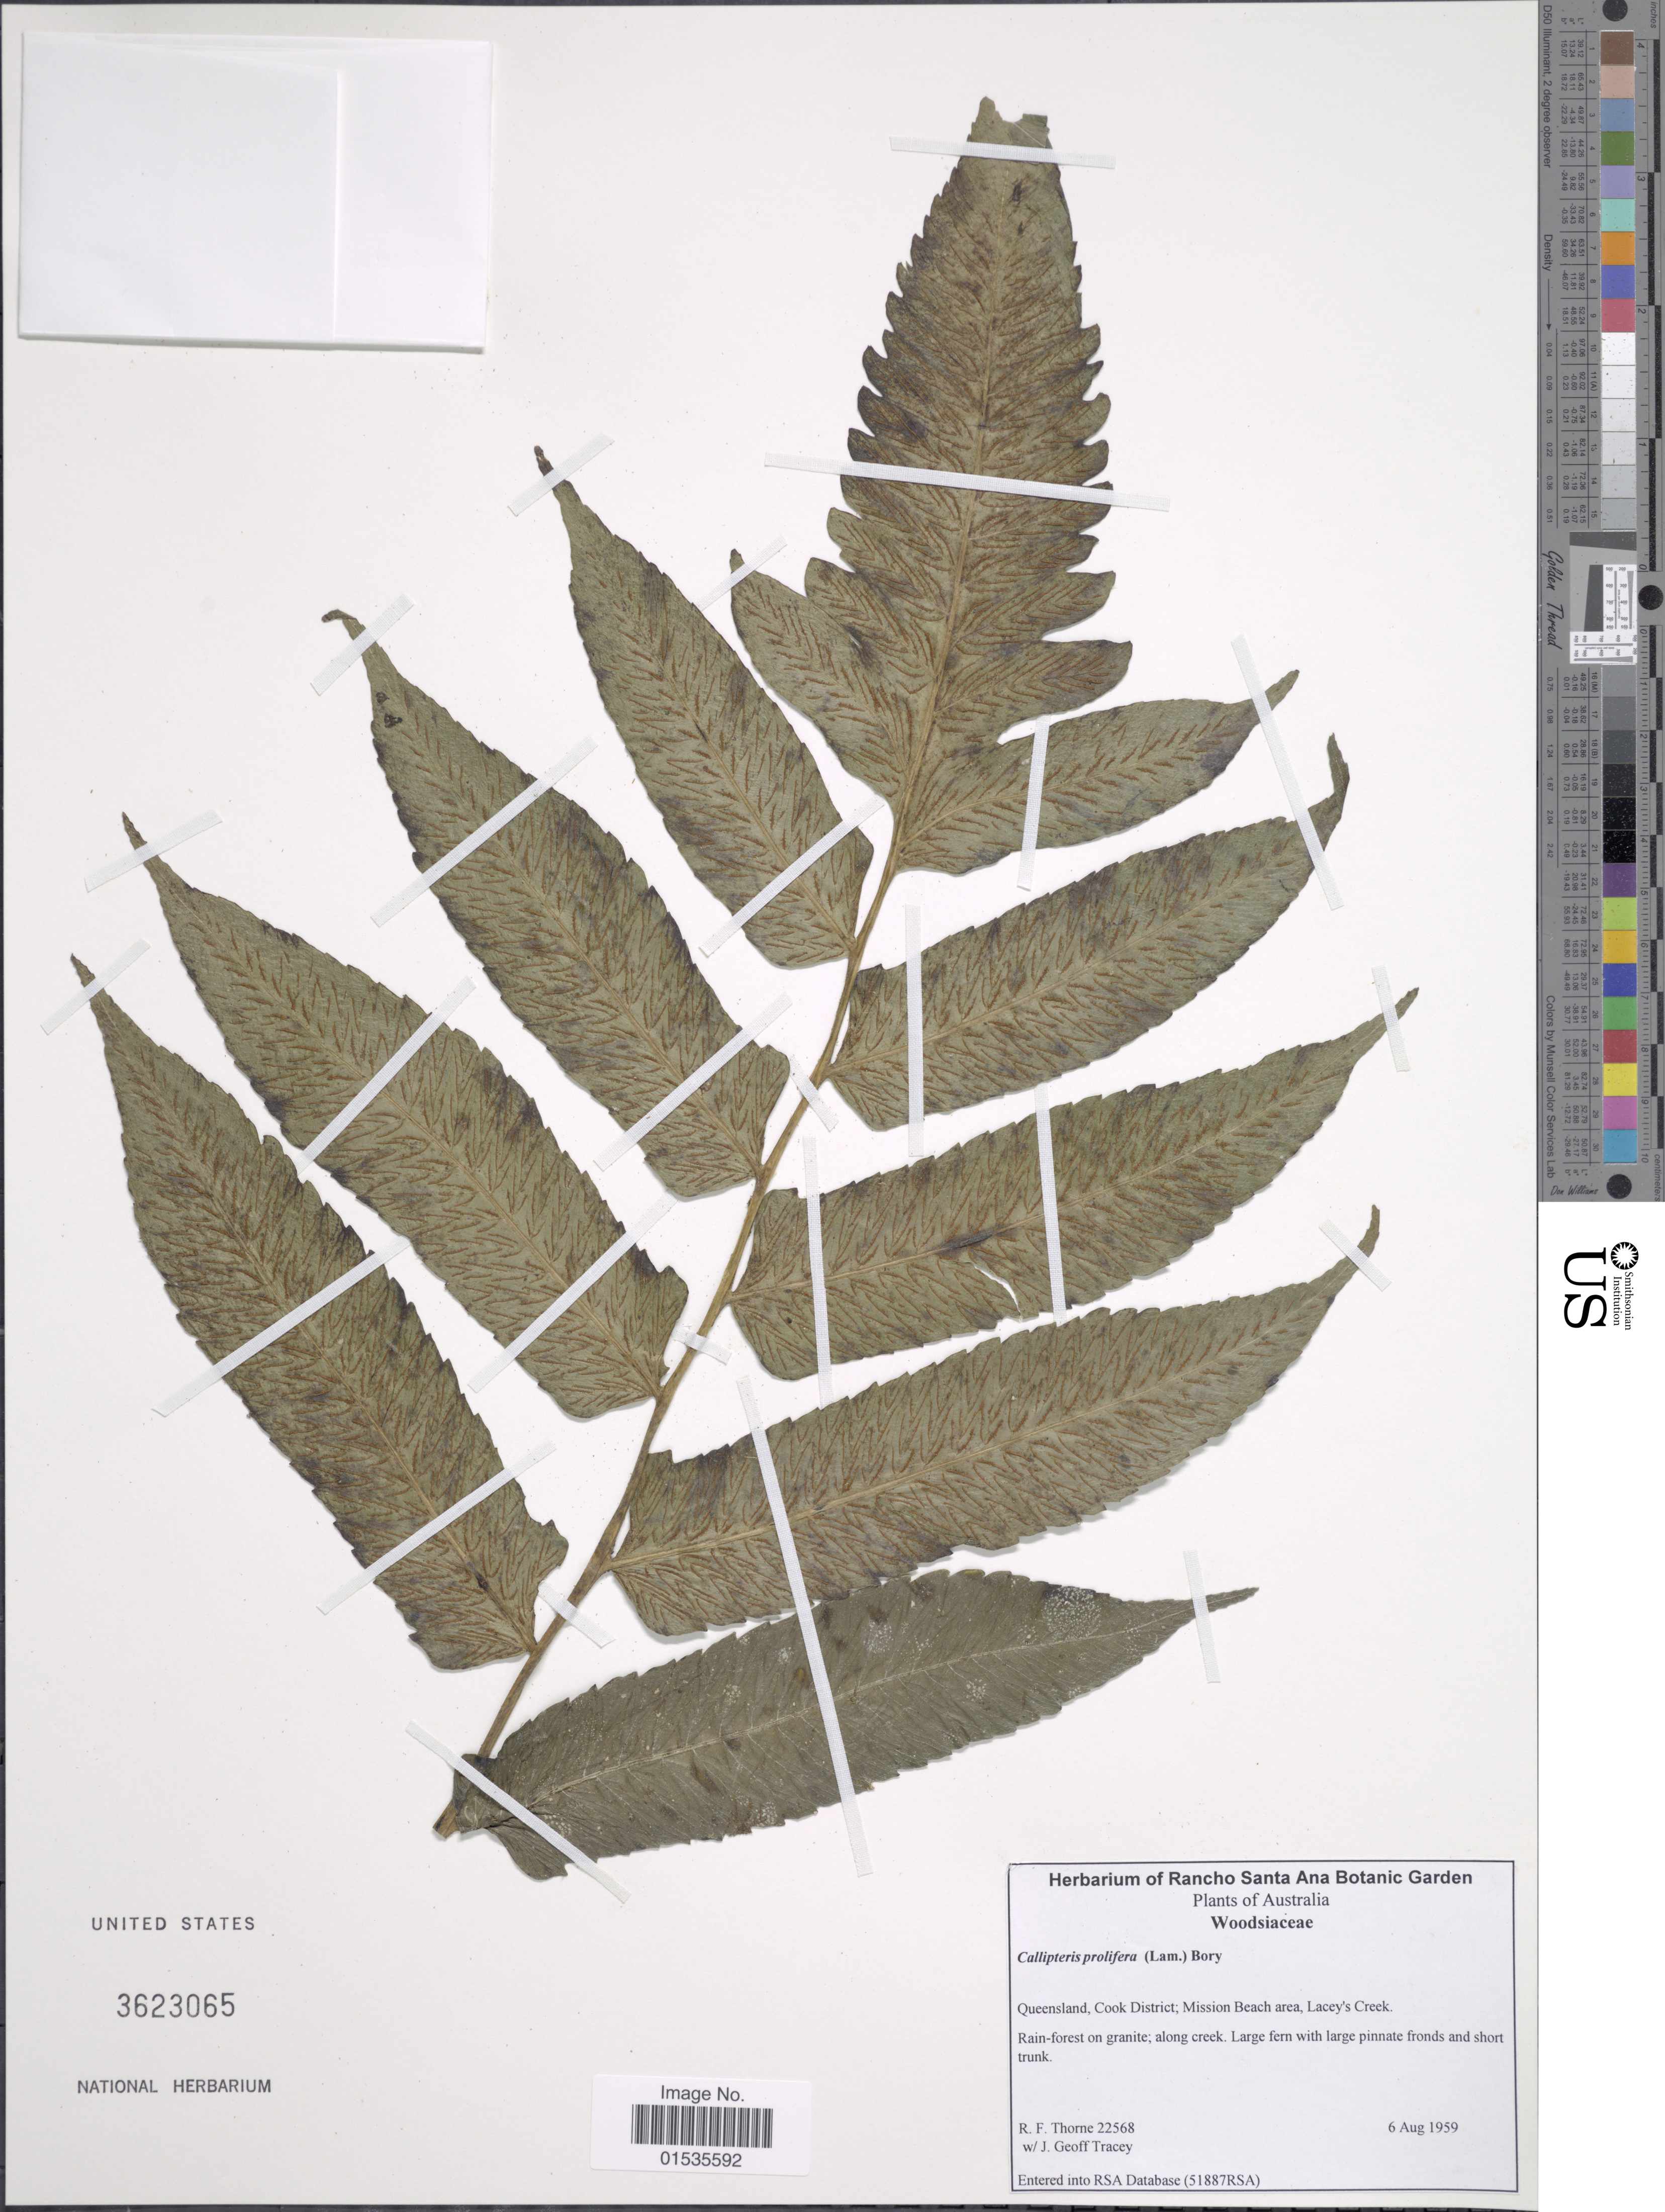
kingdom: Plantae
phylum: Tracheophyta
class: Polypodiopsida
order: Polypodiales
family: Athyriaceae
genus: Diplazium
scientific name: Diplazium proliferum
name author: (Lam.) Thouars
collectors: R. F. Thorne & J. Tracey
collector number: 22568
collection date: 1959-08-06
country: Australia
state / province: Queensland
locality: Cook District, Mission Beach area, Lacey's Creek, Woodsiaceae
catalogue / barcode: US 3623065